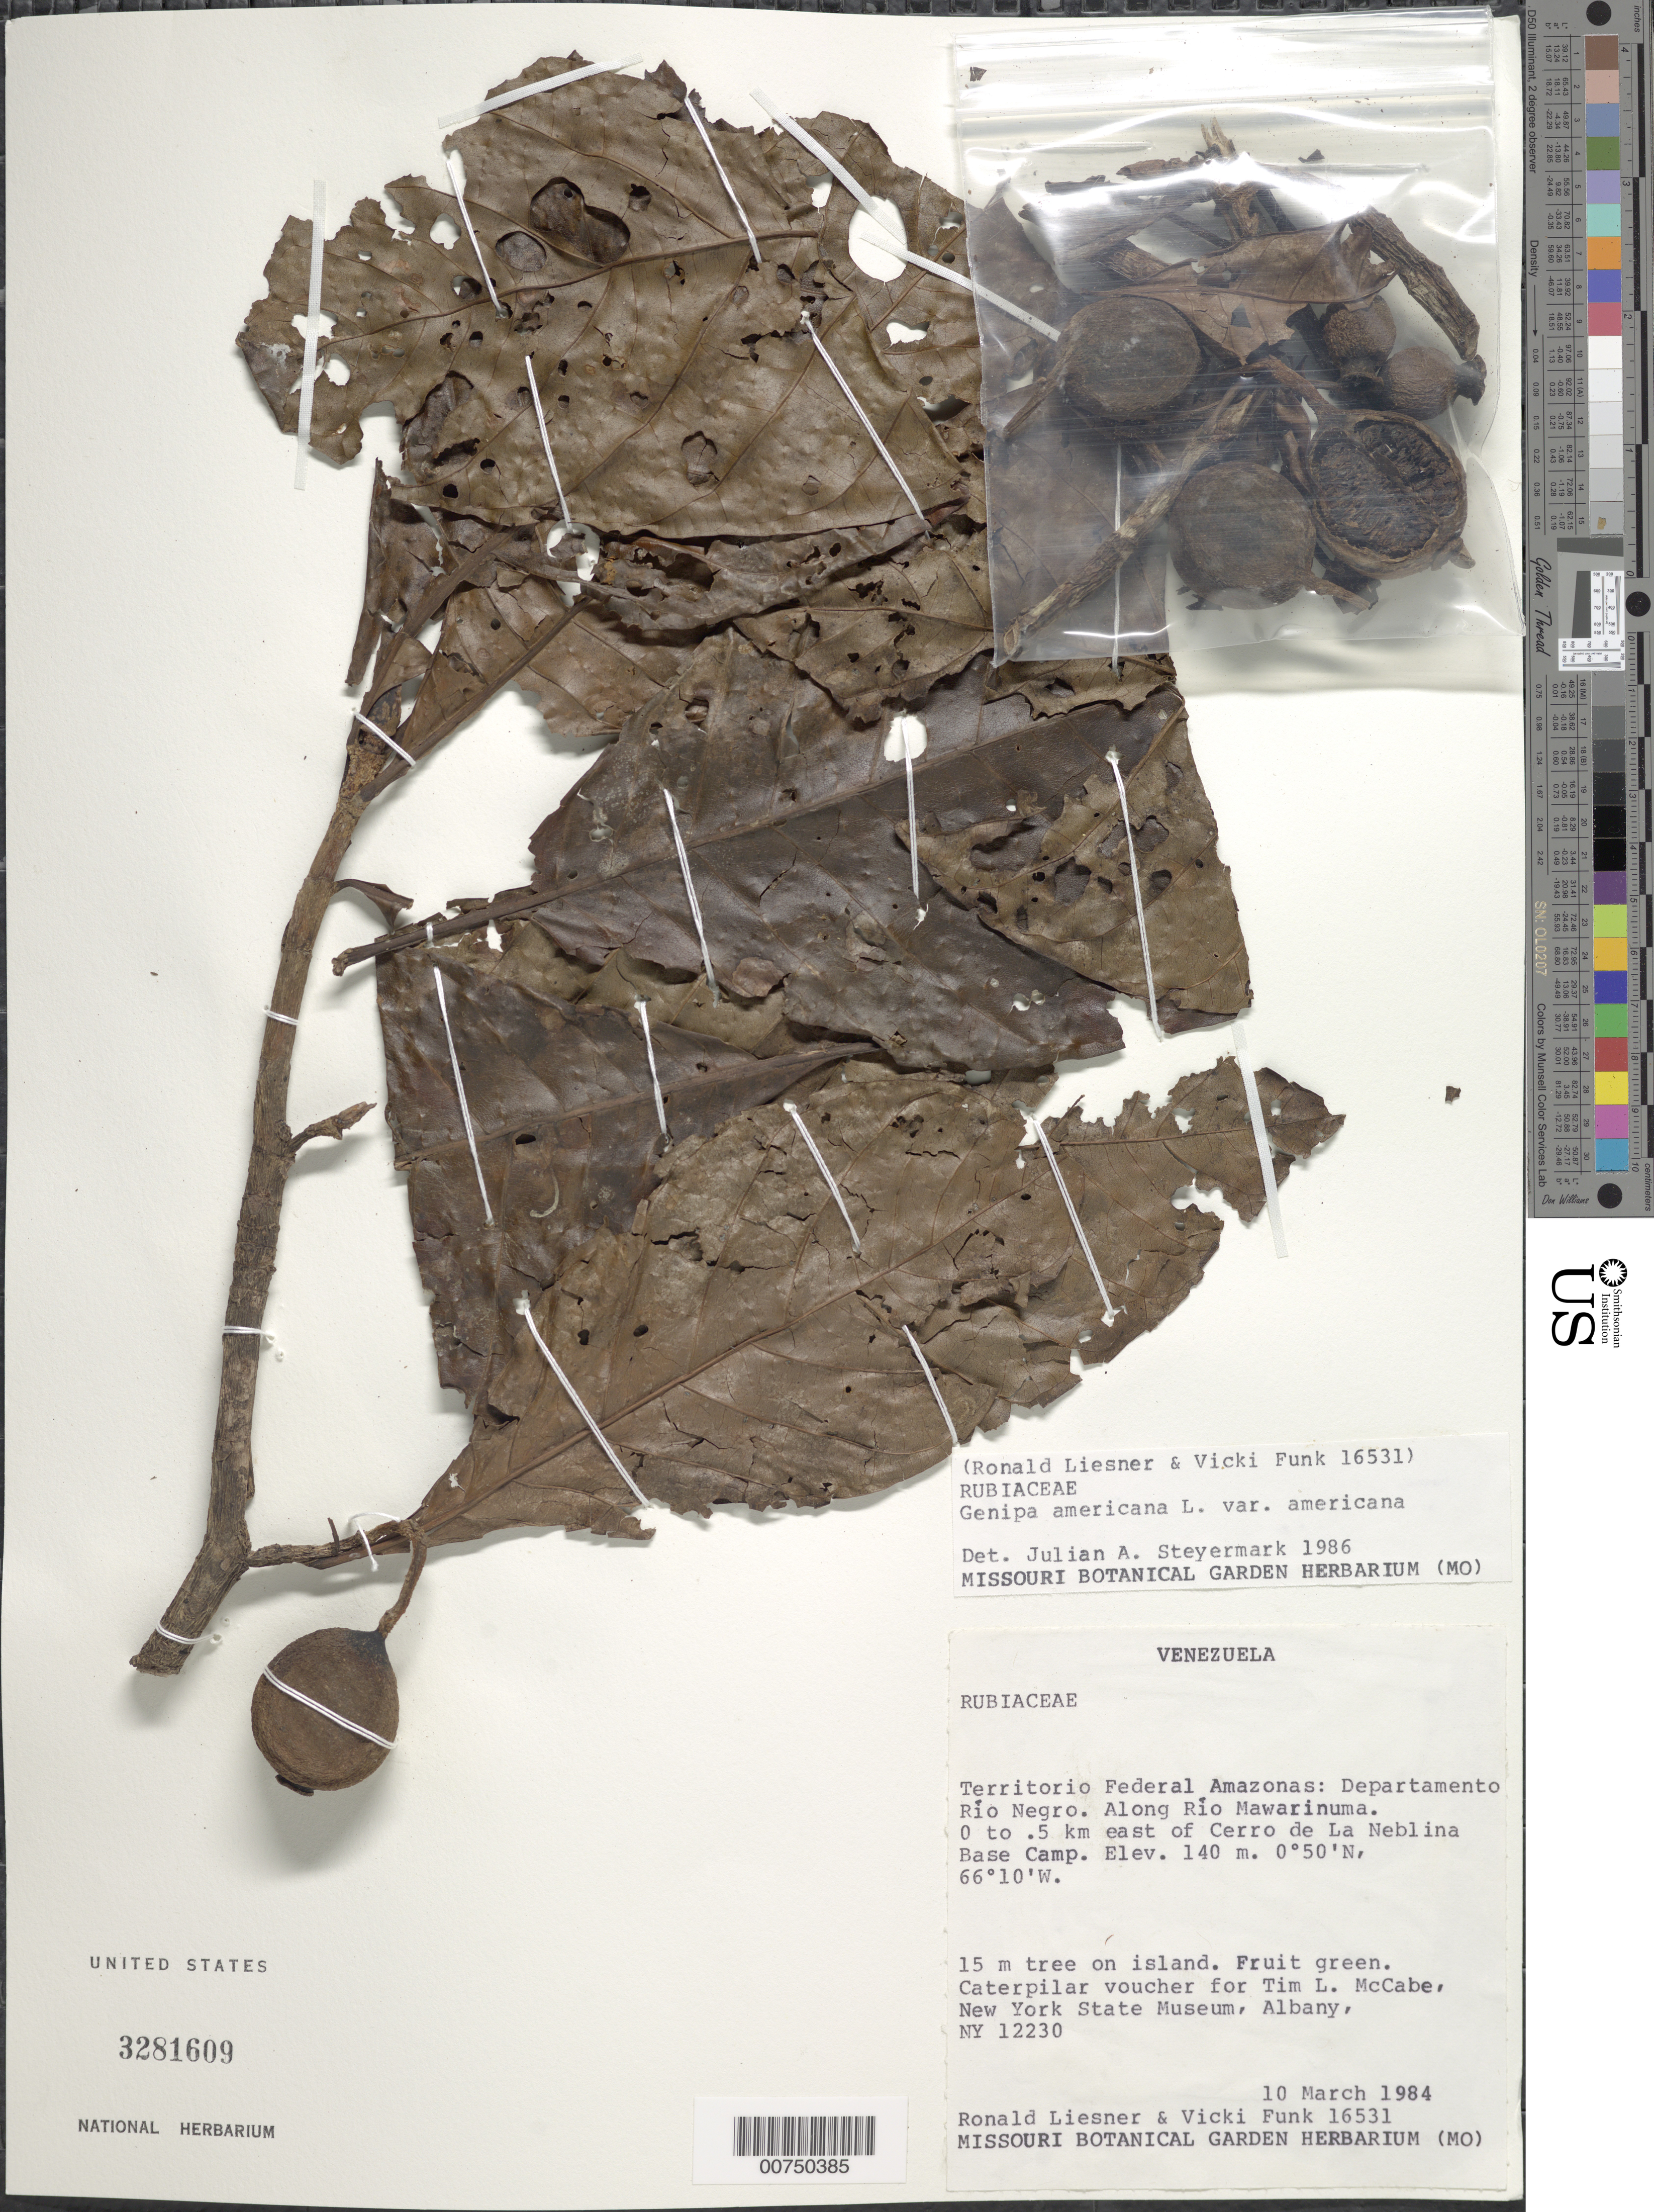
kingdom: Plantae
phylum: Tracheophyta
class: Magnoliopsida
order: Gentianales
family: Rubiaceae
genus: Genipa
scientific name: Genipa americana var. americana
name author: L.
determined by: Steyermark, Julian A., (VEN)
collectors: R. L. Liesner & V. Funk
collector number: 16531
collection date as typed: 10-Mar-84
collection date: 1984-03-10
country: Venezuela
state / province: Amazonas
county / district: Río Negro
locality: Río Mawarinuma, 0 to 0.5 km east of Cerro de La Neblina Base Camp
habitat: Island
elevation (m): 140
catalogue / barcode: US 3281609